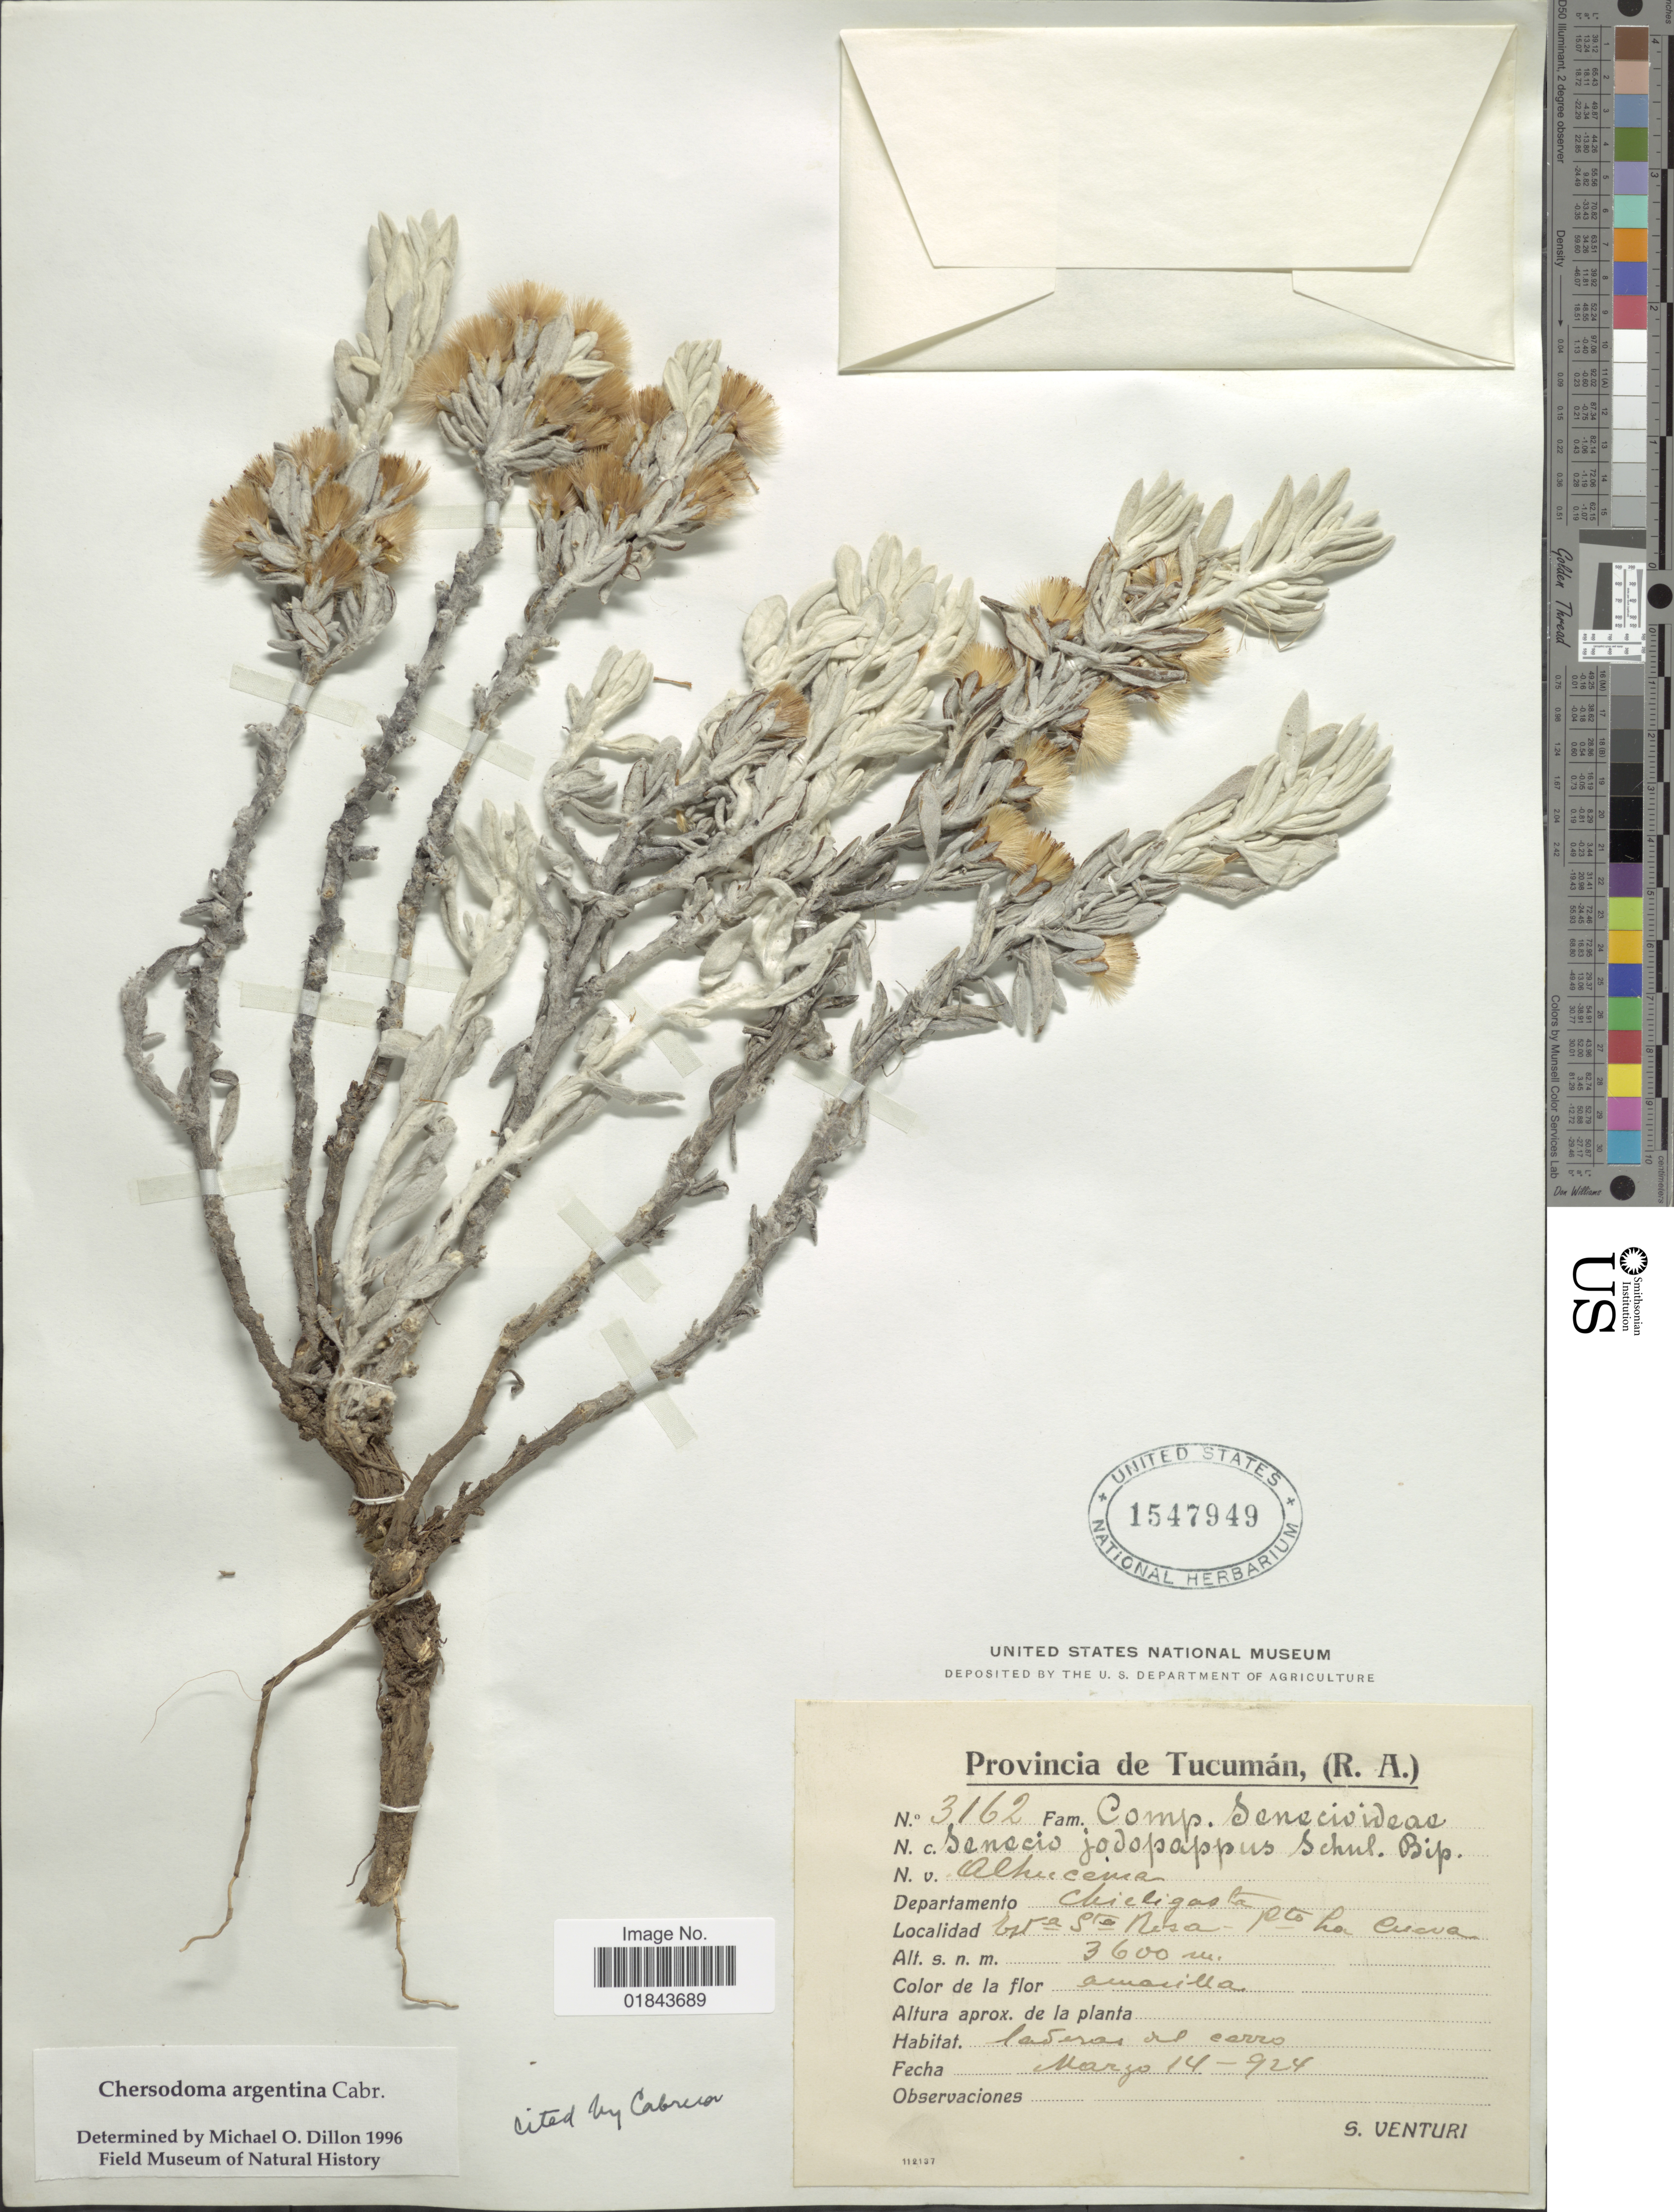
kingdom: Plantae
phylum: Tracheophyta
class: Magnoliopsida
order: Asterales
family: Asteraceae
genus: Chersodoma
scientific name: Chersodoma argentina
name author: Cabrera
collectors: S. Venturi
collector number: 3162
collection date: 1924-03-14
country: Argentina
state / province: Tucuman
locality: Provincia de Tucuman (R.A.), Departamento Chicligasta, Sta Nesa, Sta Los Cueva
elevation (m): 3600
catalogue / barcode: US 1547949